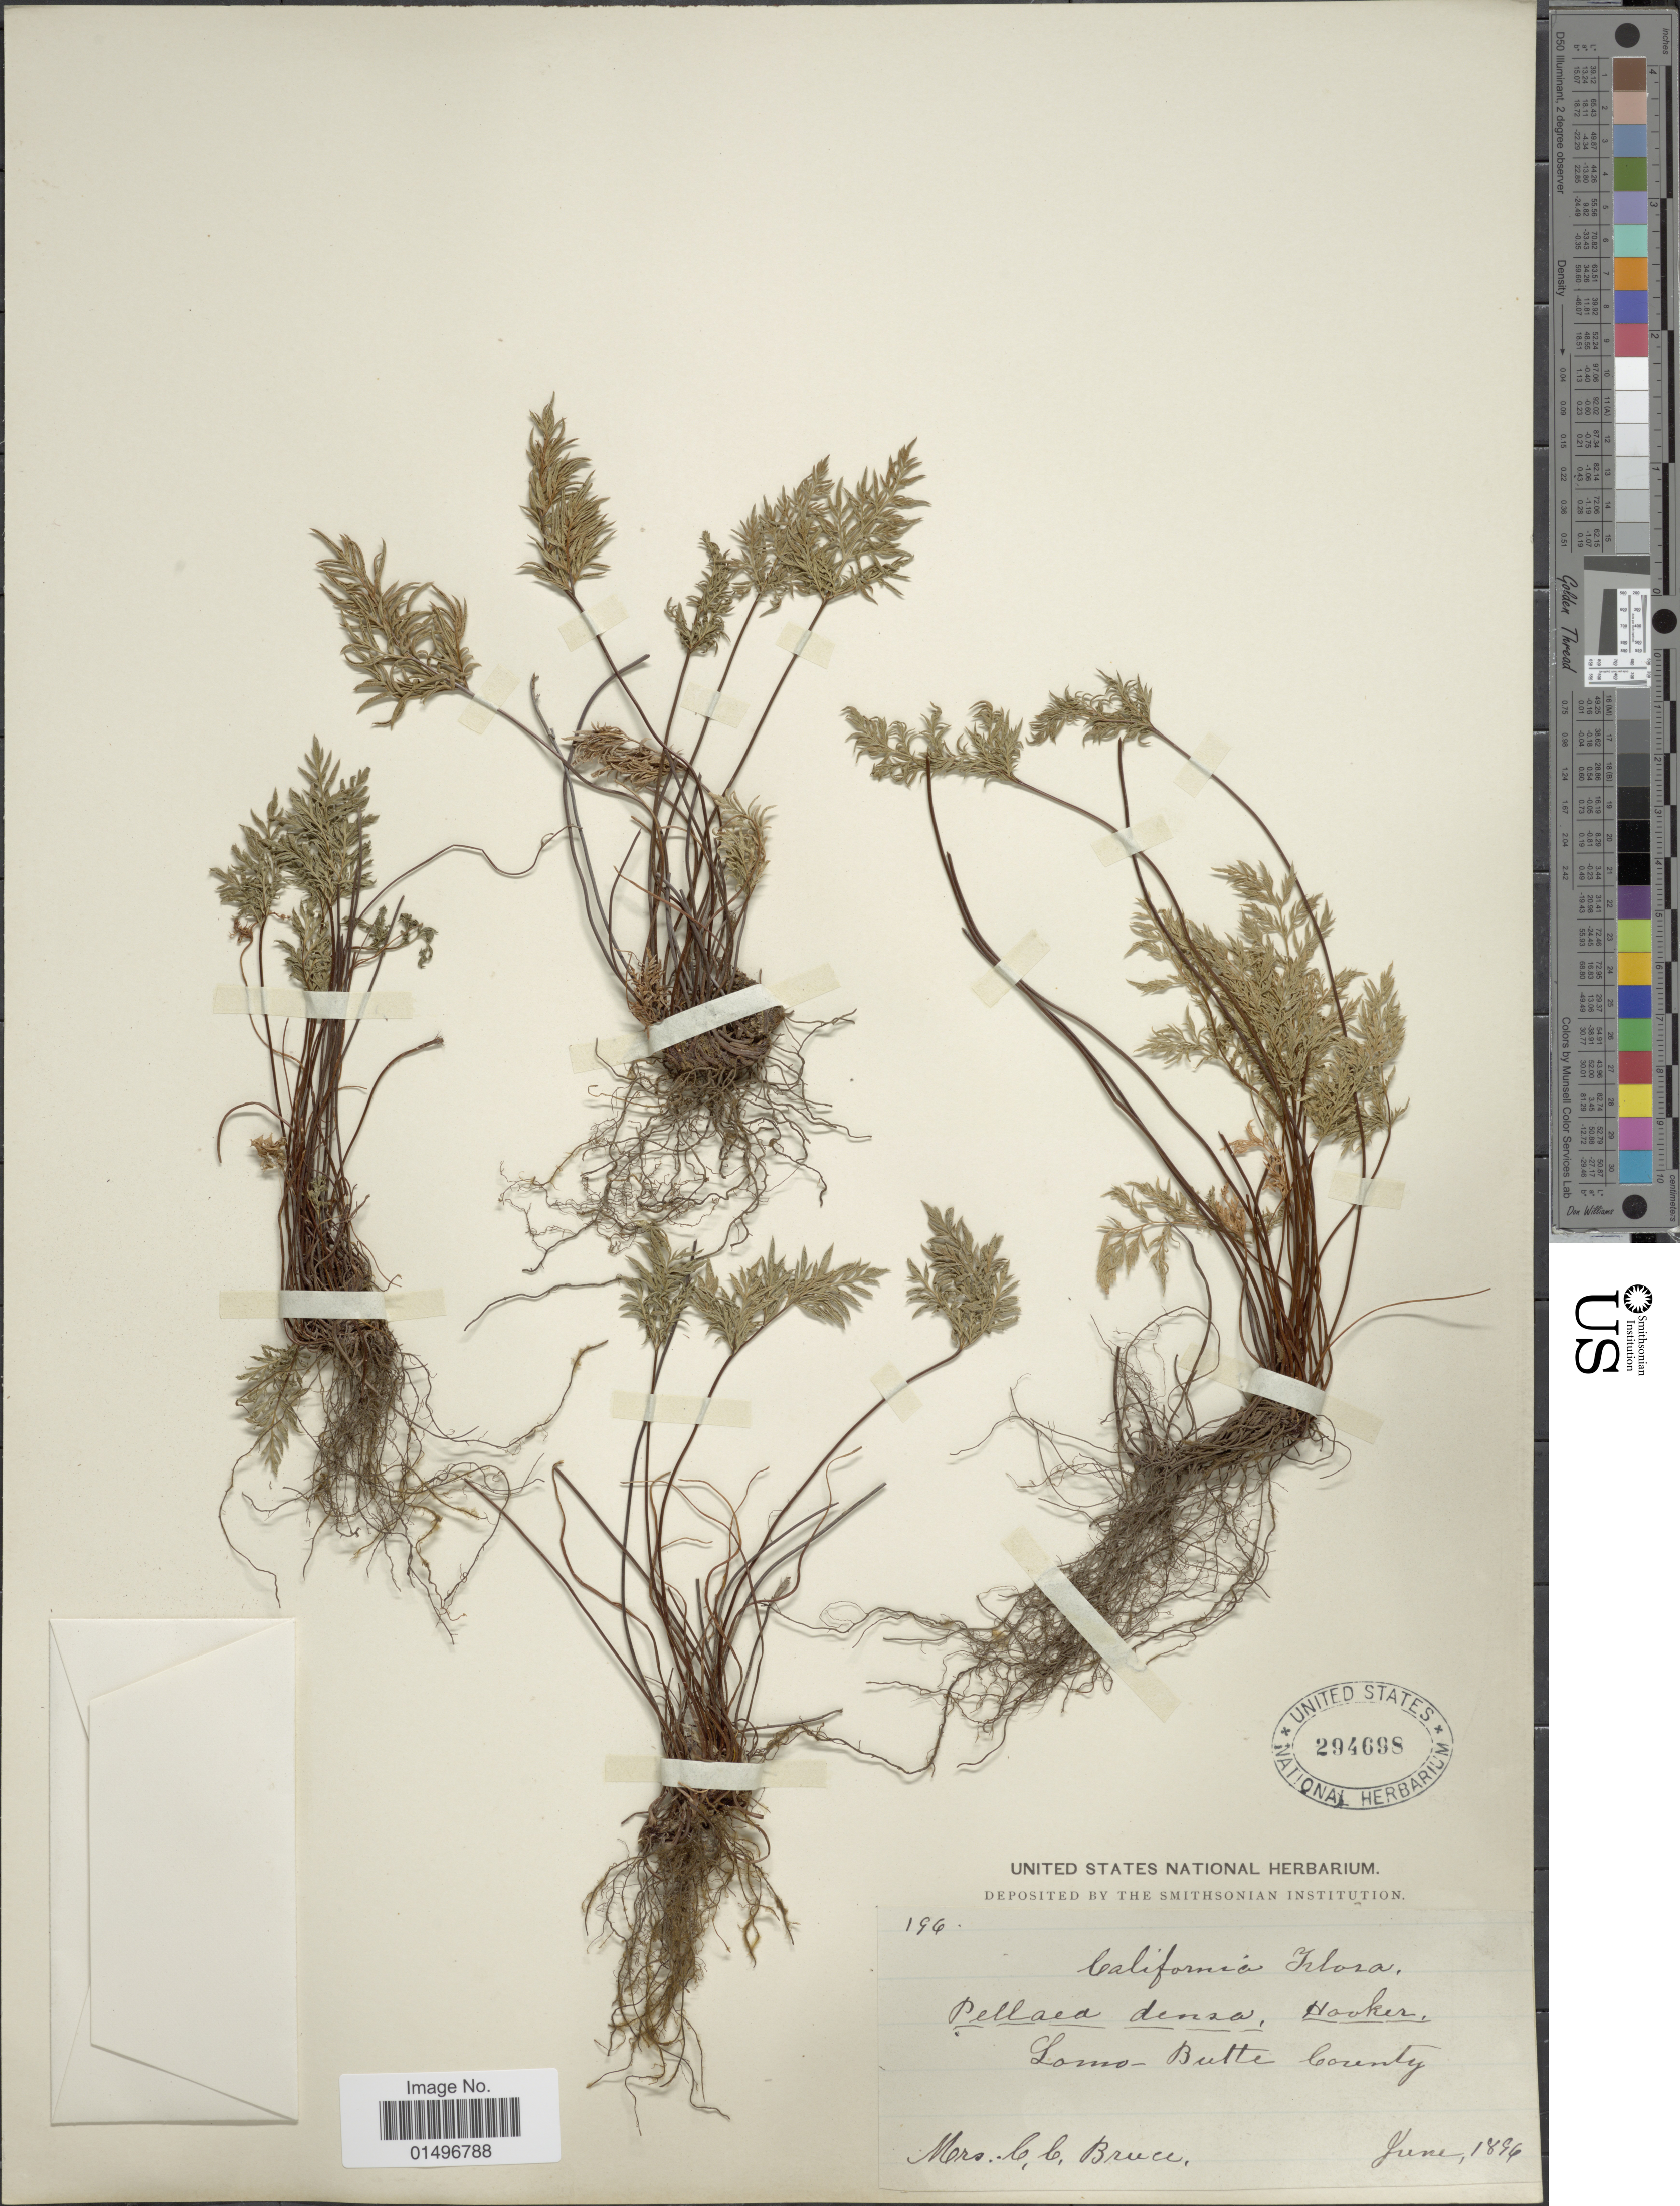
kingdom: Plantae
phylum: Tracheophyta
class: Polypodiopsida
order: Polypodiales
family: Pteridaceae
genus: Aspidotis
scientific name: Aspidotis densa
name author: (Brack.) Lellinger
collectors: C. Bruce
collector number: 196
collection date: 1896-06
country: United States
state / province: California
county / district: Butte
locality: Lomo-Butte County.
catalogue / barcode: US 294698